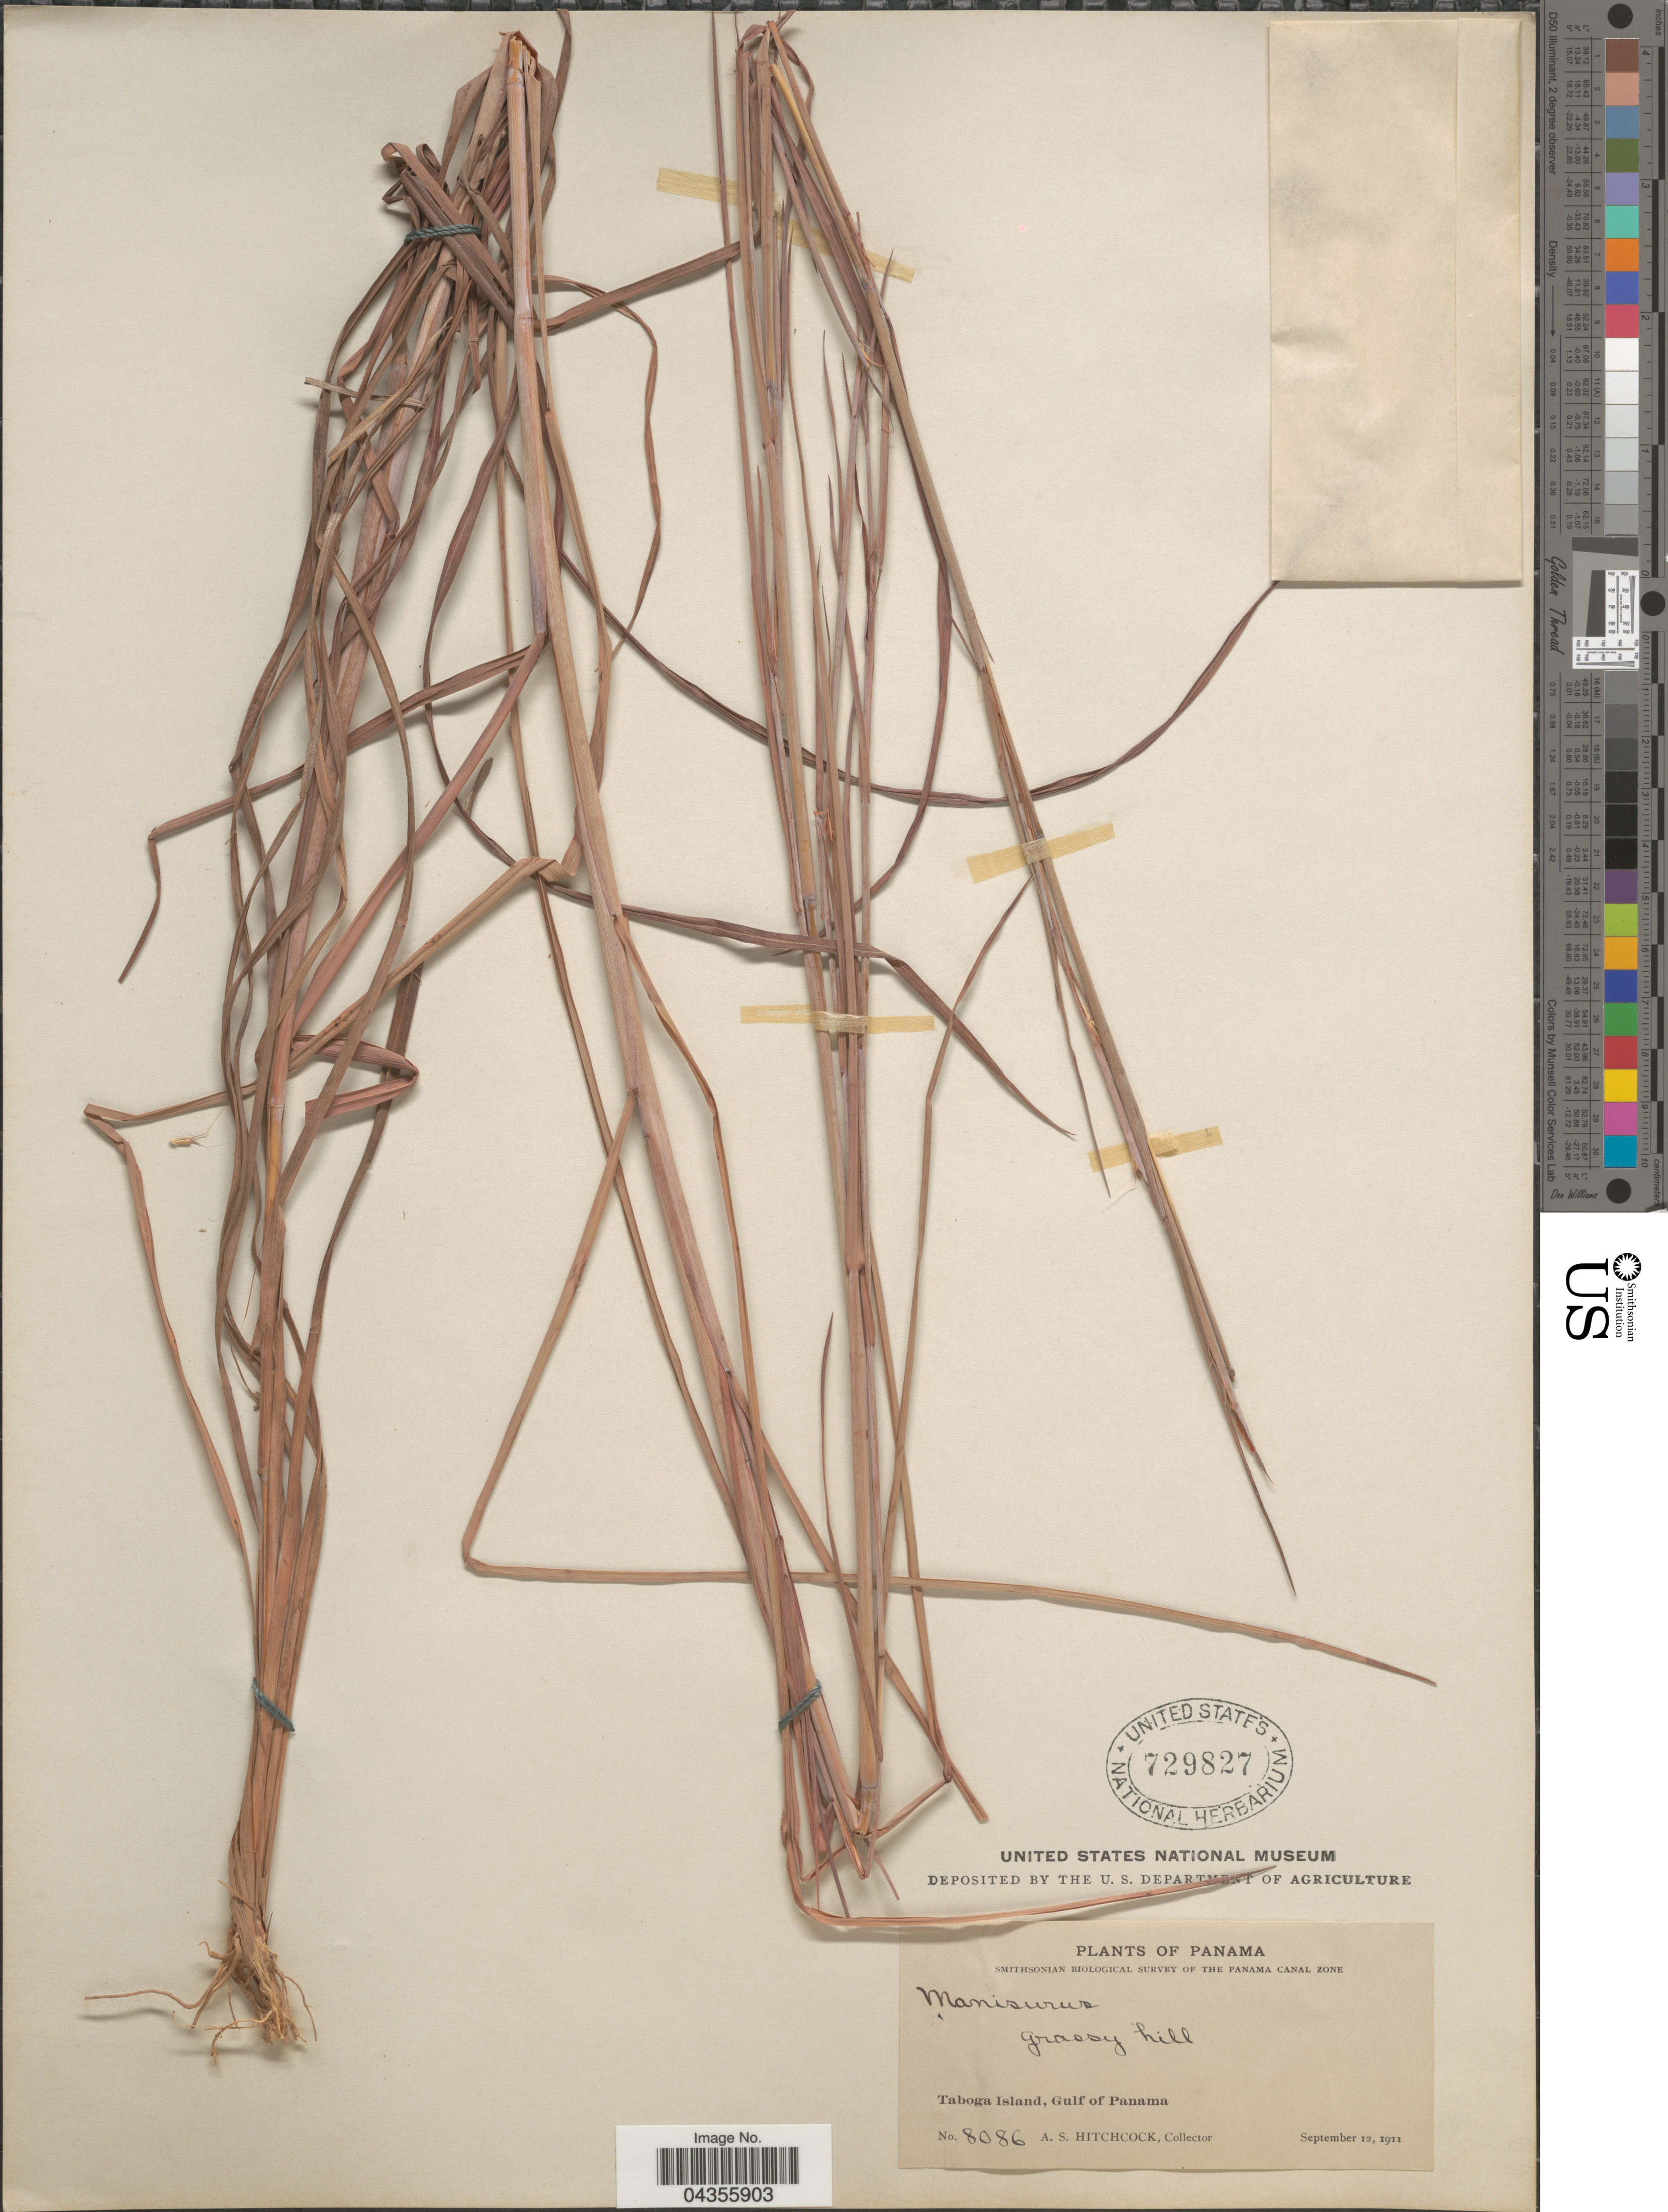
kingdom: Plantae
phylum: Tracheophyta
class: Liliopsida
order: Poales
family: Poaceae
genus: Schizachyrium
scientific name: Schizachyrium sanguineum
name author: (Retz.) Alston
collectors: A. S. Hitchcock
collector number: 8086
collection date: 1911-09-12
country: Panama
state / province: Panamá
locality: Smithsonian Biological Survey of the Panama Canal Zone. Taboga Island, Gulf of Panama.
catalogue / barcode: US 729827